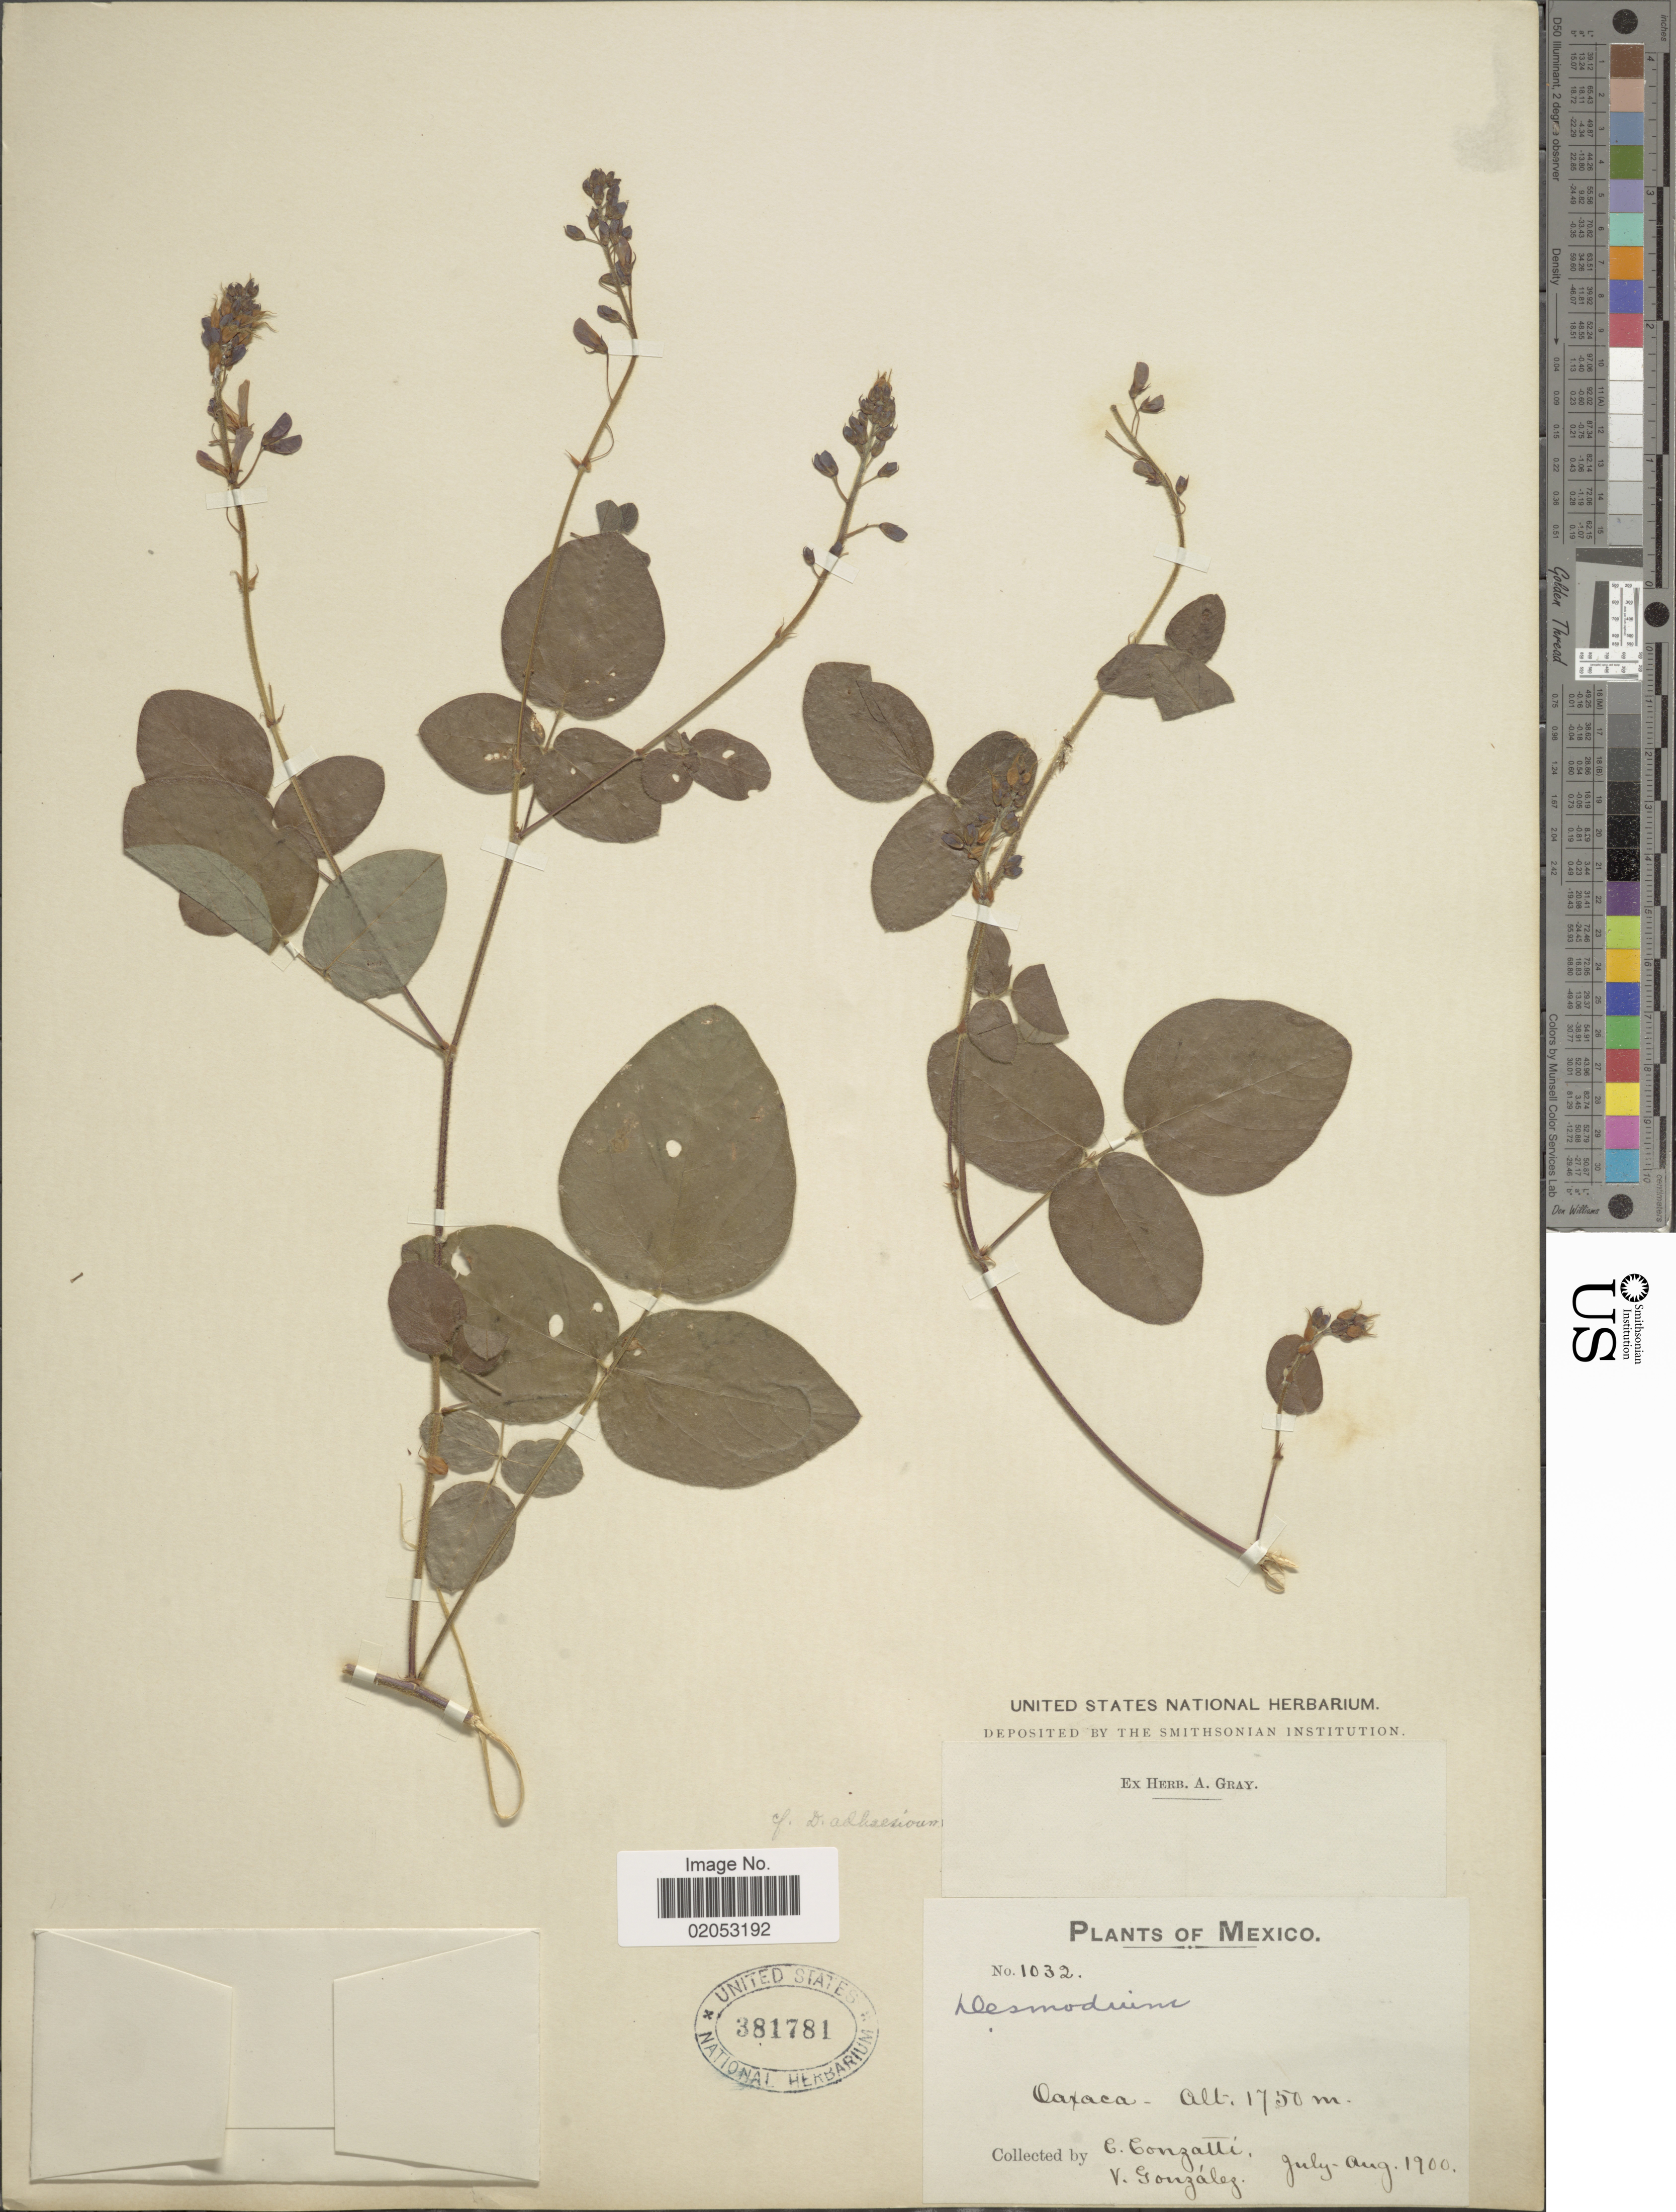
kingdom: Plantae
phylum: Tracheophyta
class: Magnoliopsida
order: Fabales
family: Fabaceae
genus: Desmodium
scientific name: Desmodium sp.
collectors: C. Conzatti & V. González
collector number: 1032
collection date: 1900-07/1900-08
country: Mexico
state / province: Oaxaca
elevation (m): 1750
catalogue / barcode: US 381781